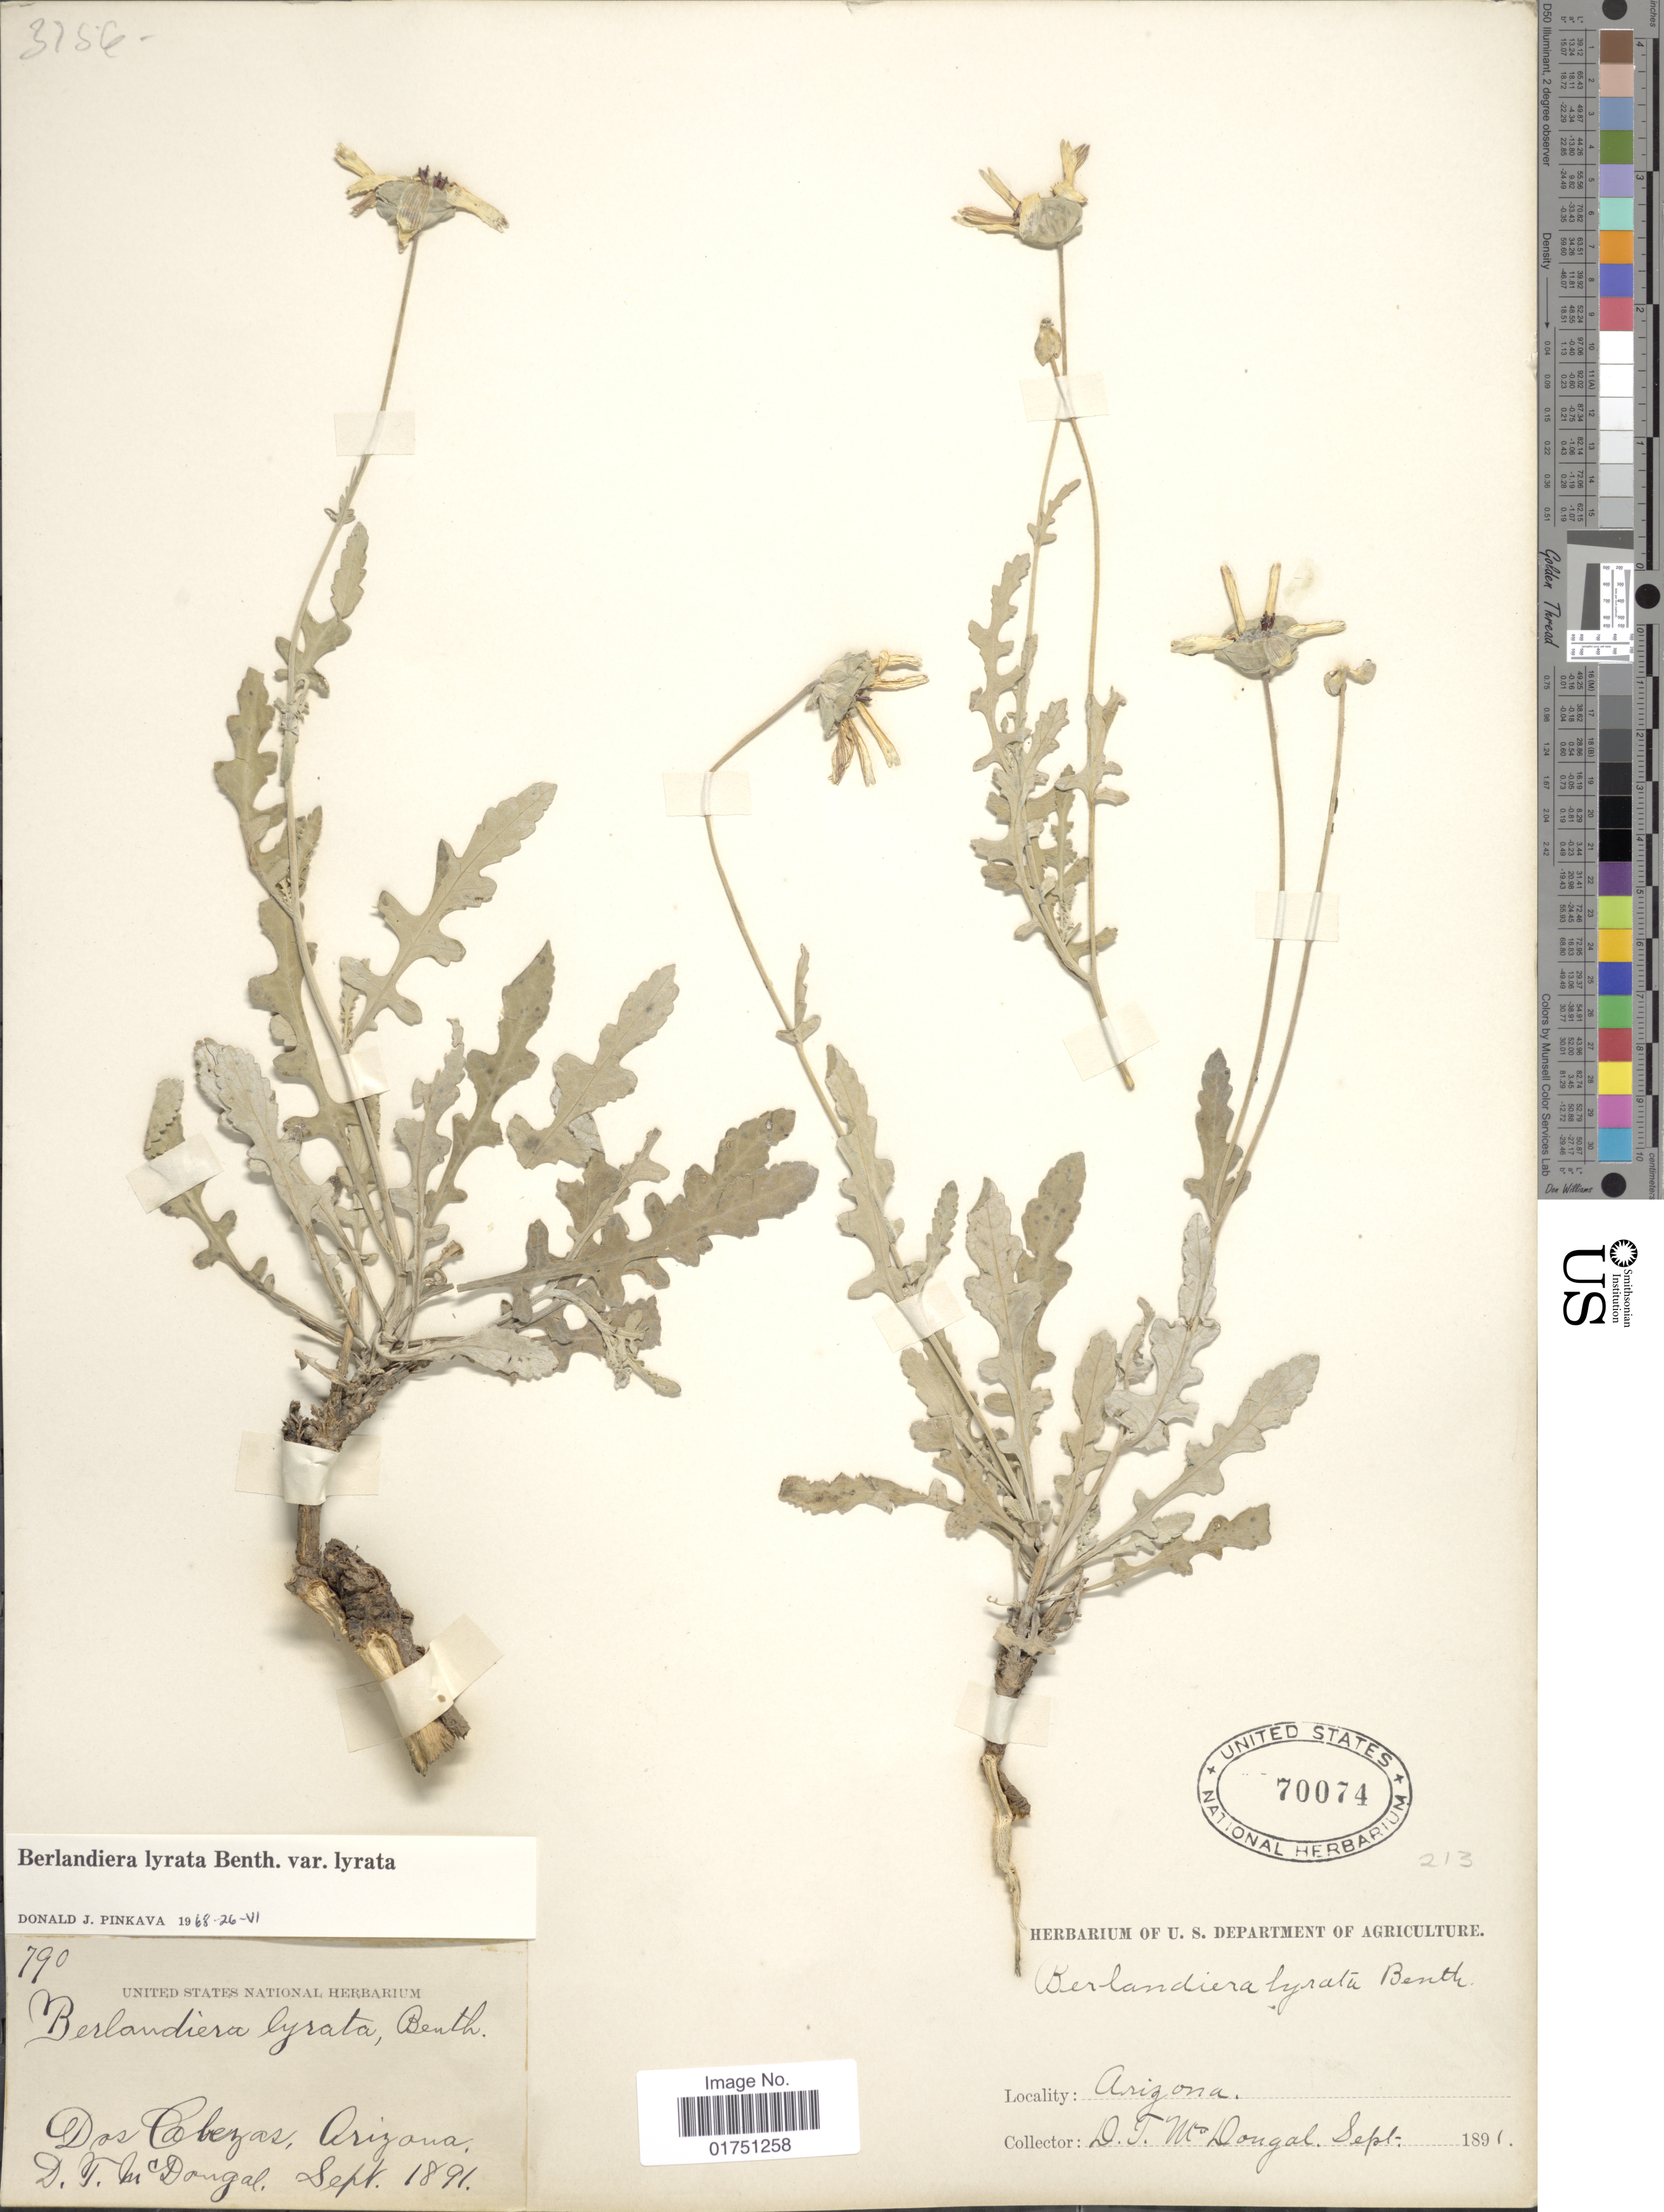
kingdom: Plantae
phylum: Tracheophyta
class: Magnoliopsida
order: Asterales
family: Asteraceae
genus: Berlandiera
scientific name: Berlandiera lyrata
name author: Benth.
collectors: D. T. MacDougal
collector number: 790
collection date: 1891-09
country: United States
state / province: Arizona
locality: Dos Cabezas, Arizona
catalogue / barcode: US 70074